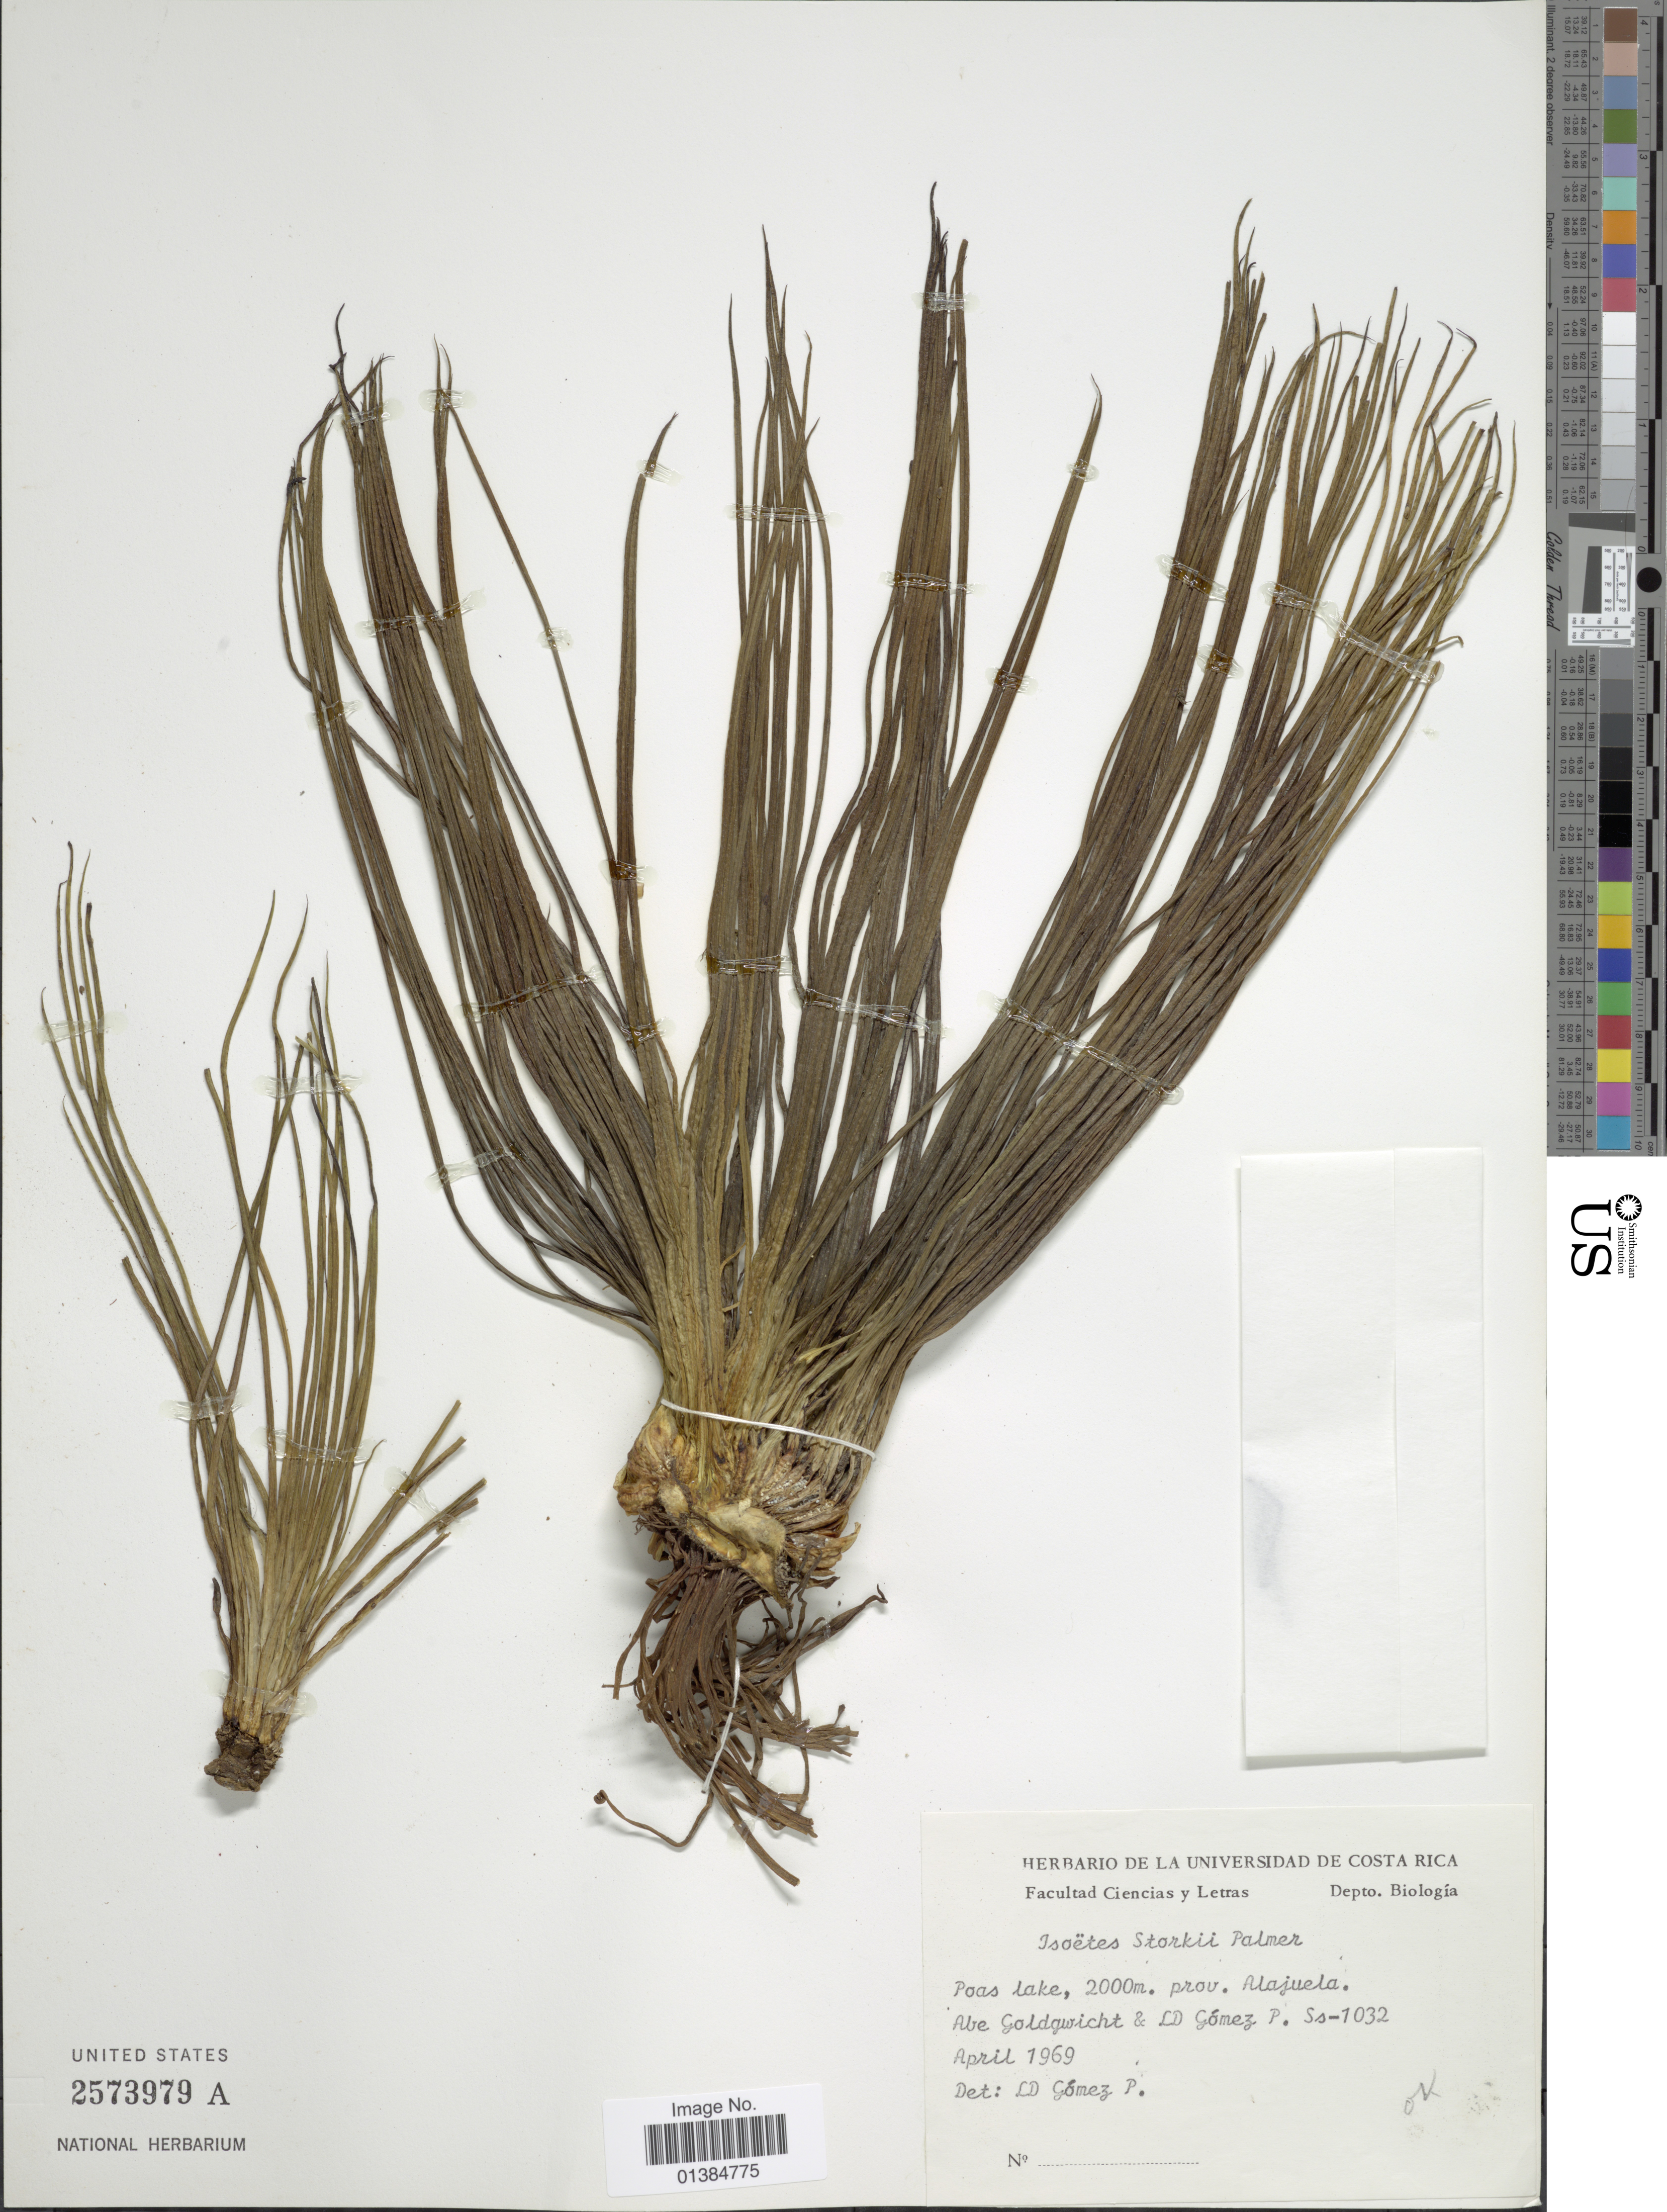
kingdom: Plantae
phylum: Tracheophyta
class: Lycopodiopsida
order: Isoetales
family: Isoetaceae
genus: Isoetes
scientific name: Isoetes storkii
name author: T.C. Palmer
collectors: A. Goldgwicht & L. D. Gómez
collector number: Ss-1032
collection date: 1969-04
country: Costa Rica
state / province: Alajuela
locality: Poas lake, prov. Alajuela.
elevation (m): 2000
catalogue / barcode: US 2573979A